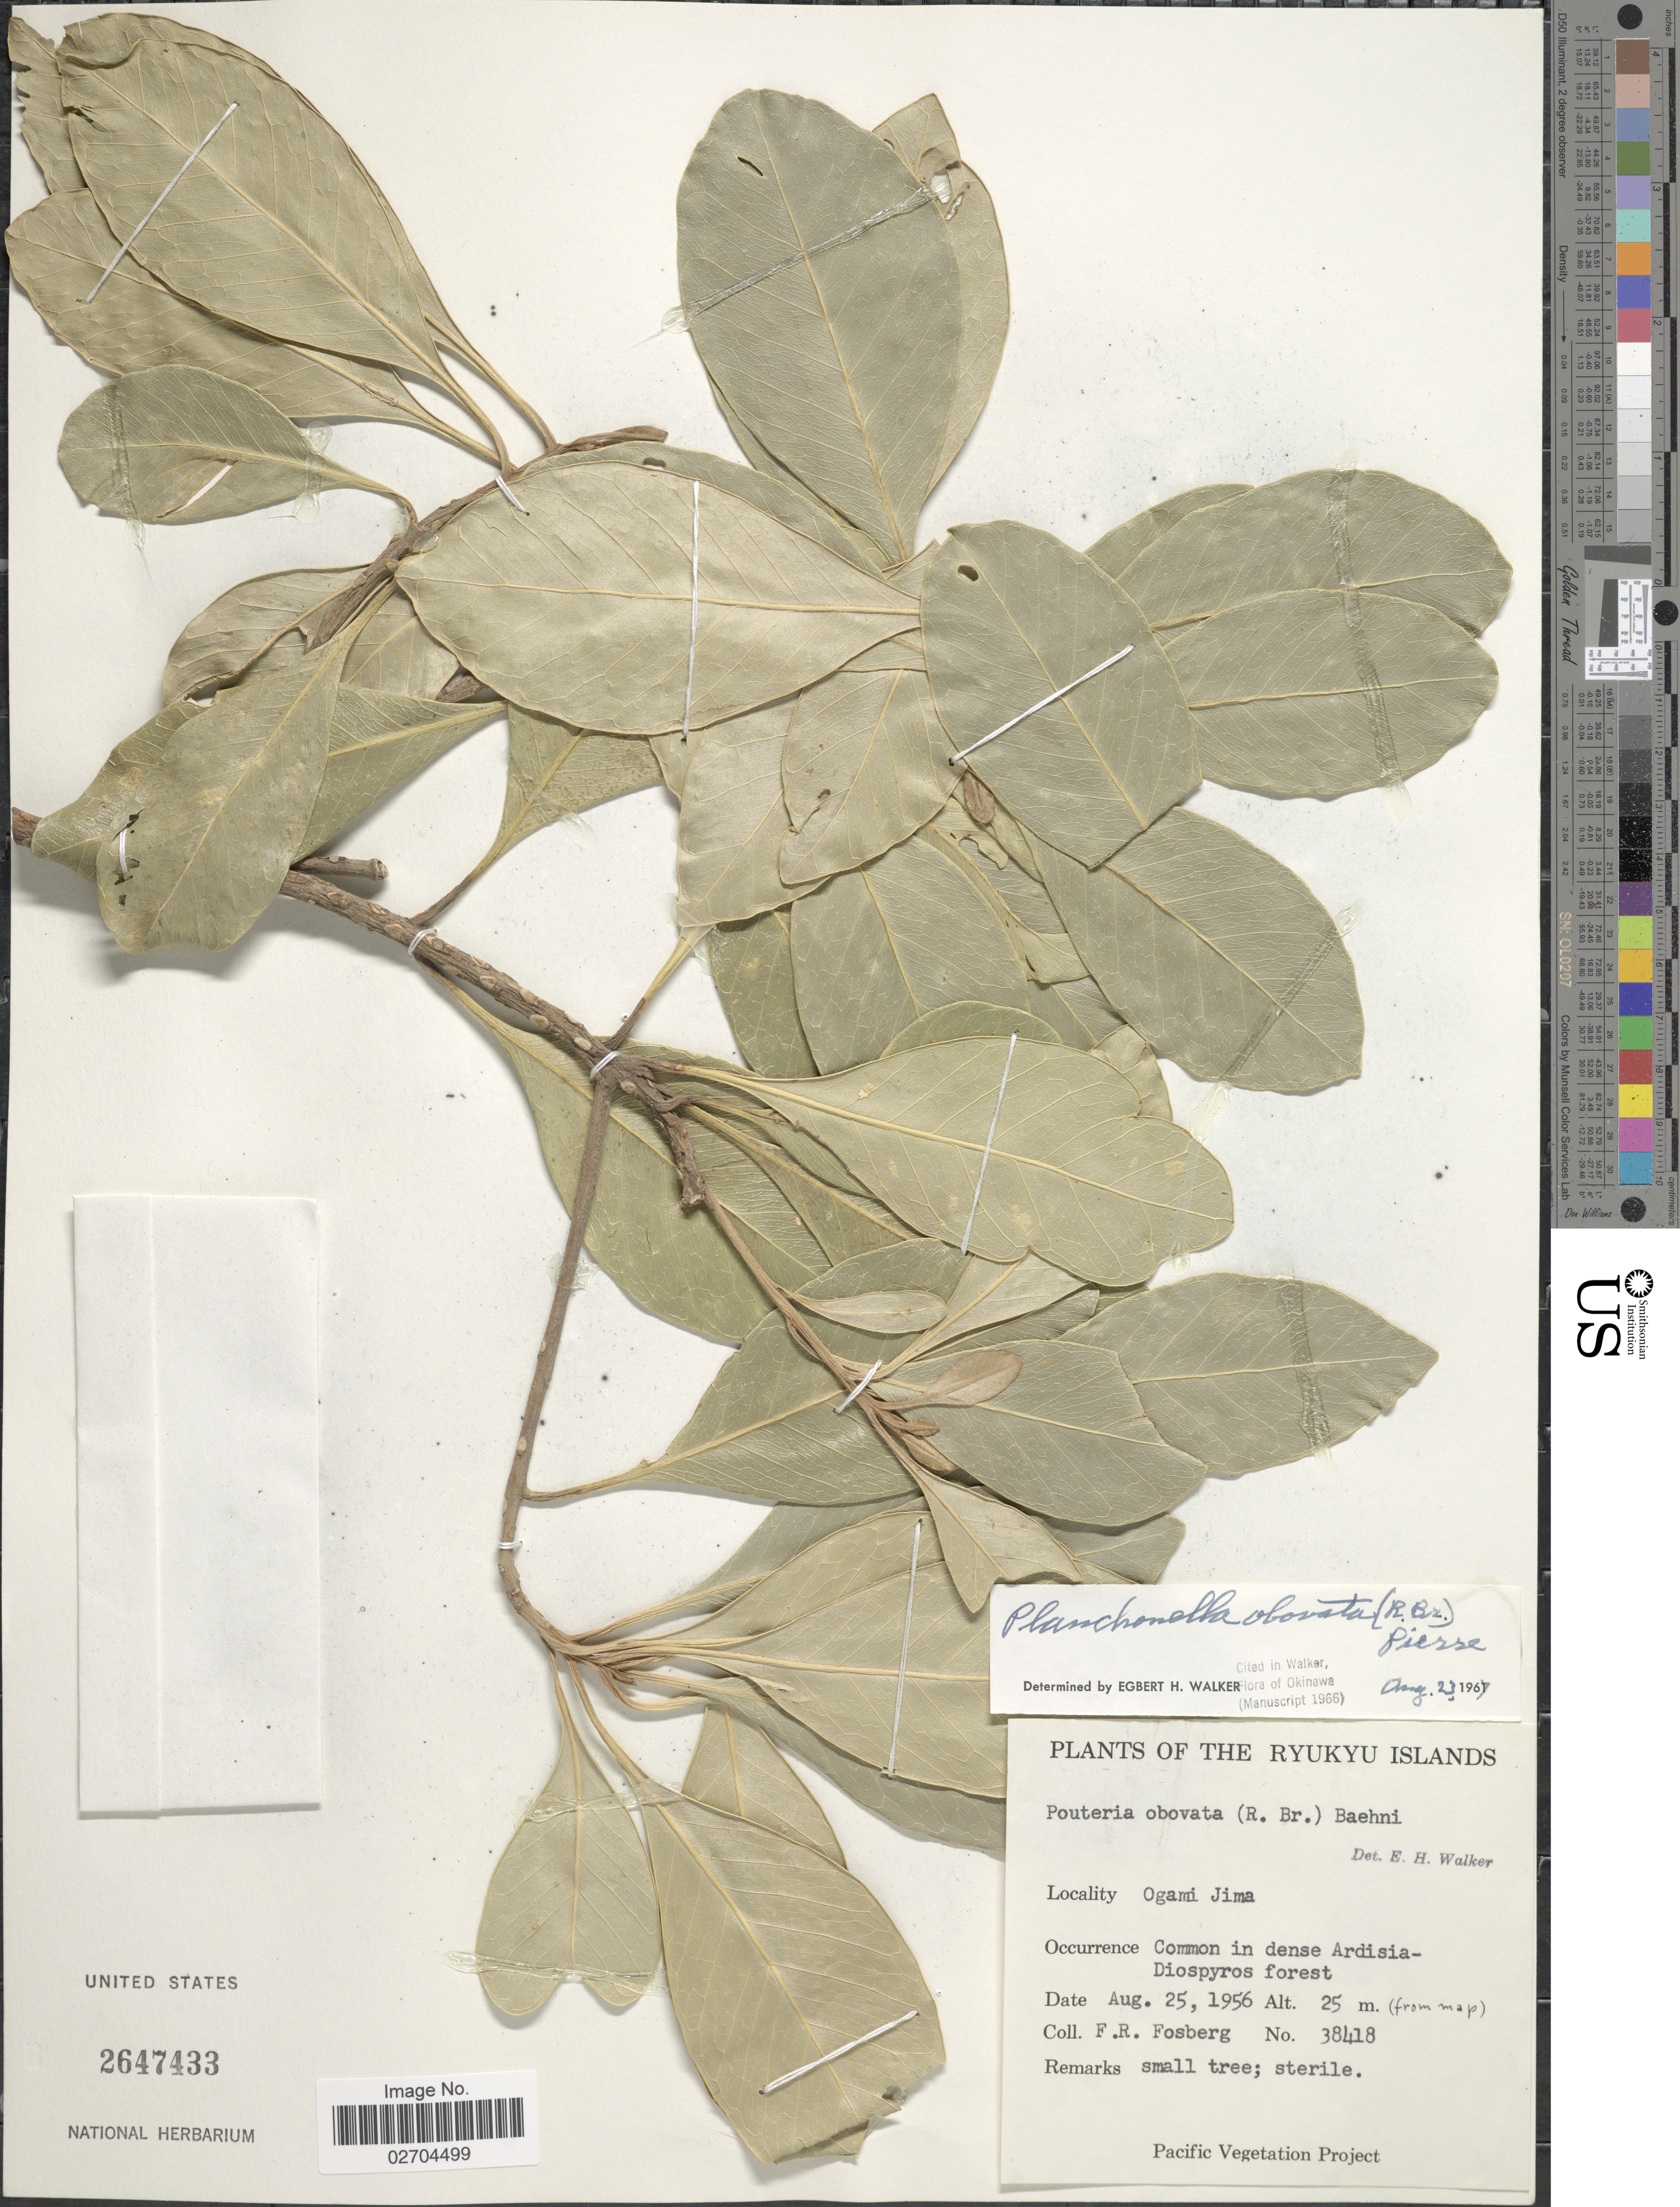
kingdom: Plantae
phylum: Tracheophyta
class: Magnoliopsida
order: Ericales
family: Sapotaceae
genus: Planchonella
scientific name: Planchonella obovata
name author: (R. Br.) Pierre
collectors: F. R. Fosberg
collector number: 38418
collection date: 1956-08-25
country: Japan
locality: Ryukyu Islands, Ogamo Jima.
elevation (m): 25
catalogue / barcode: US 2647433